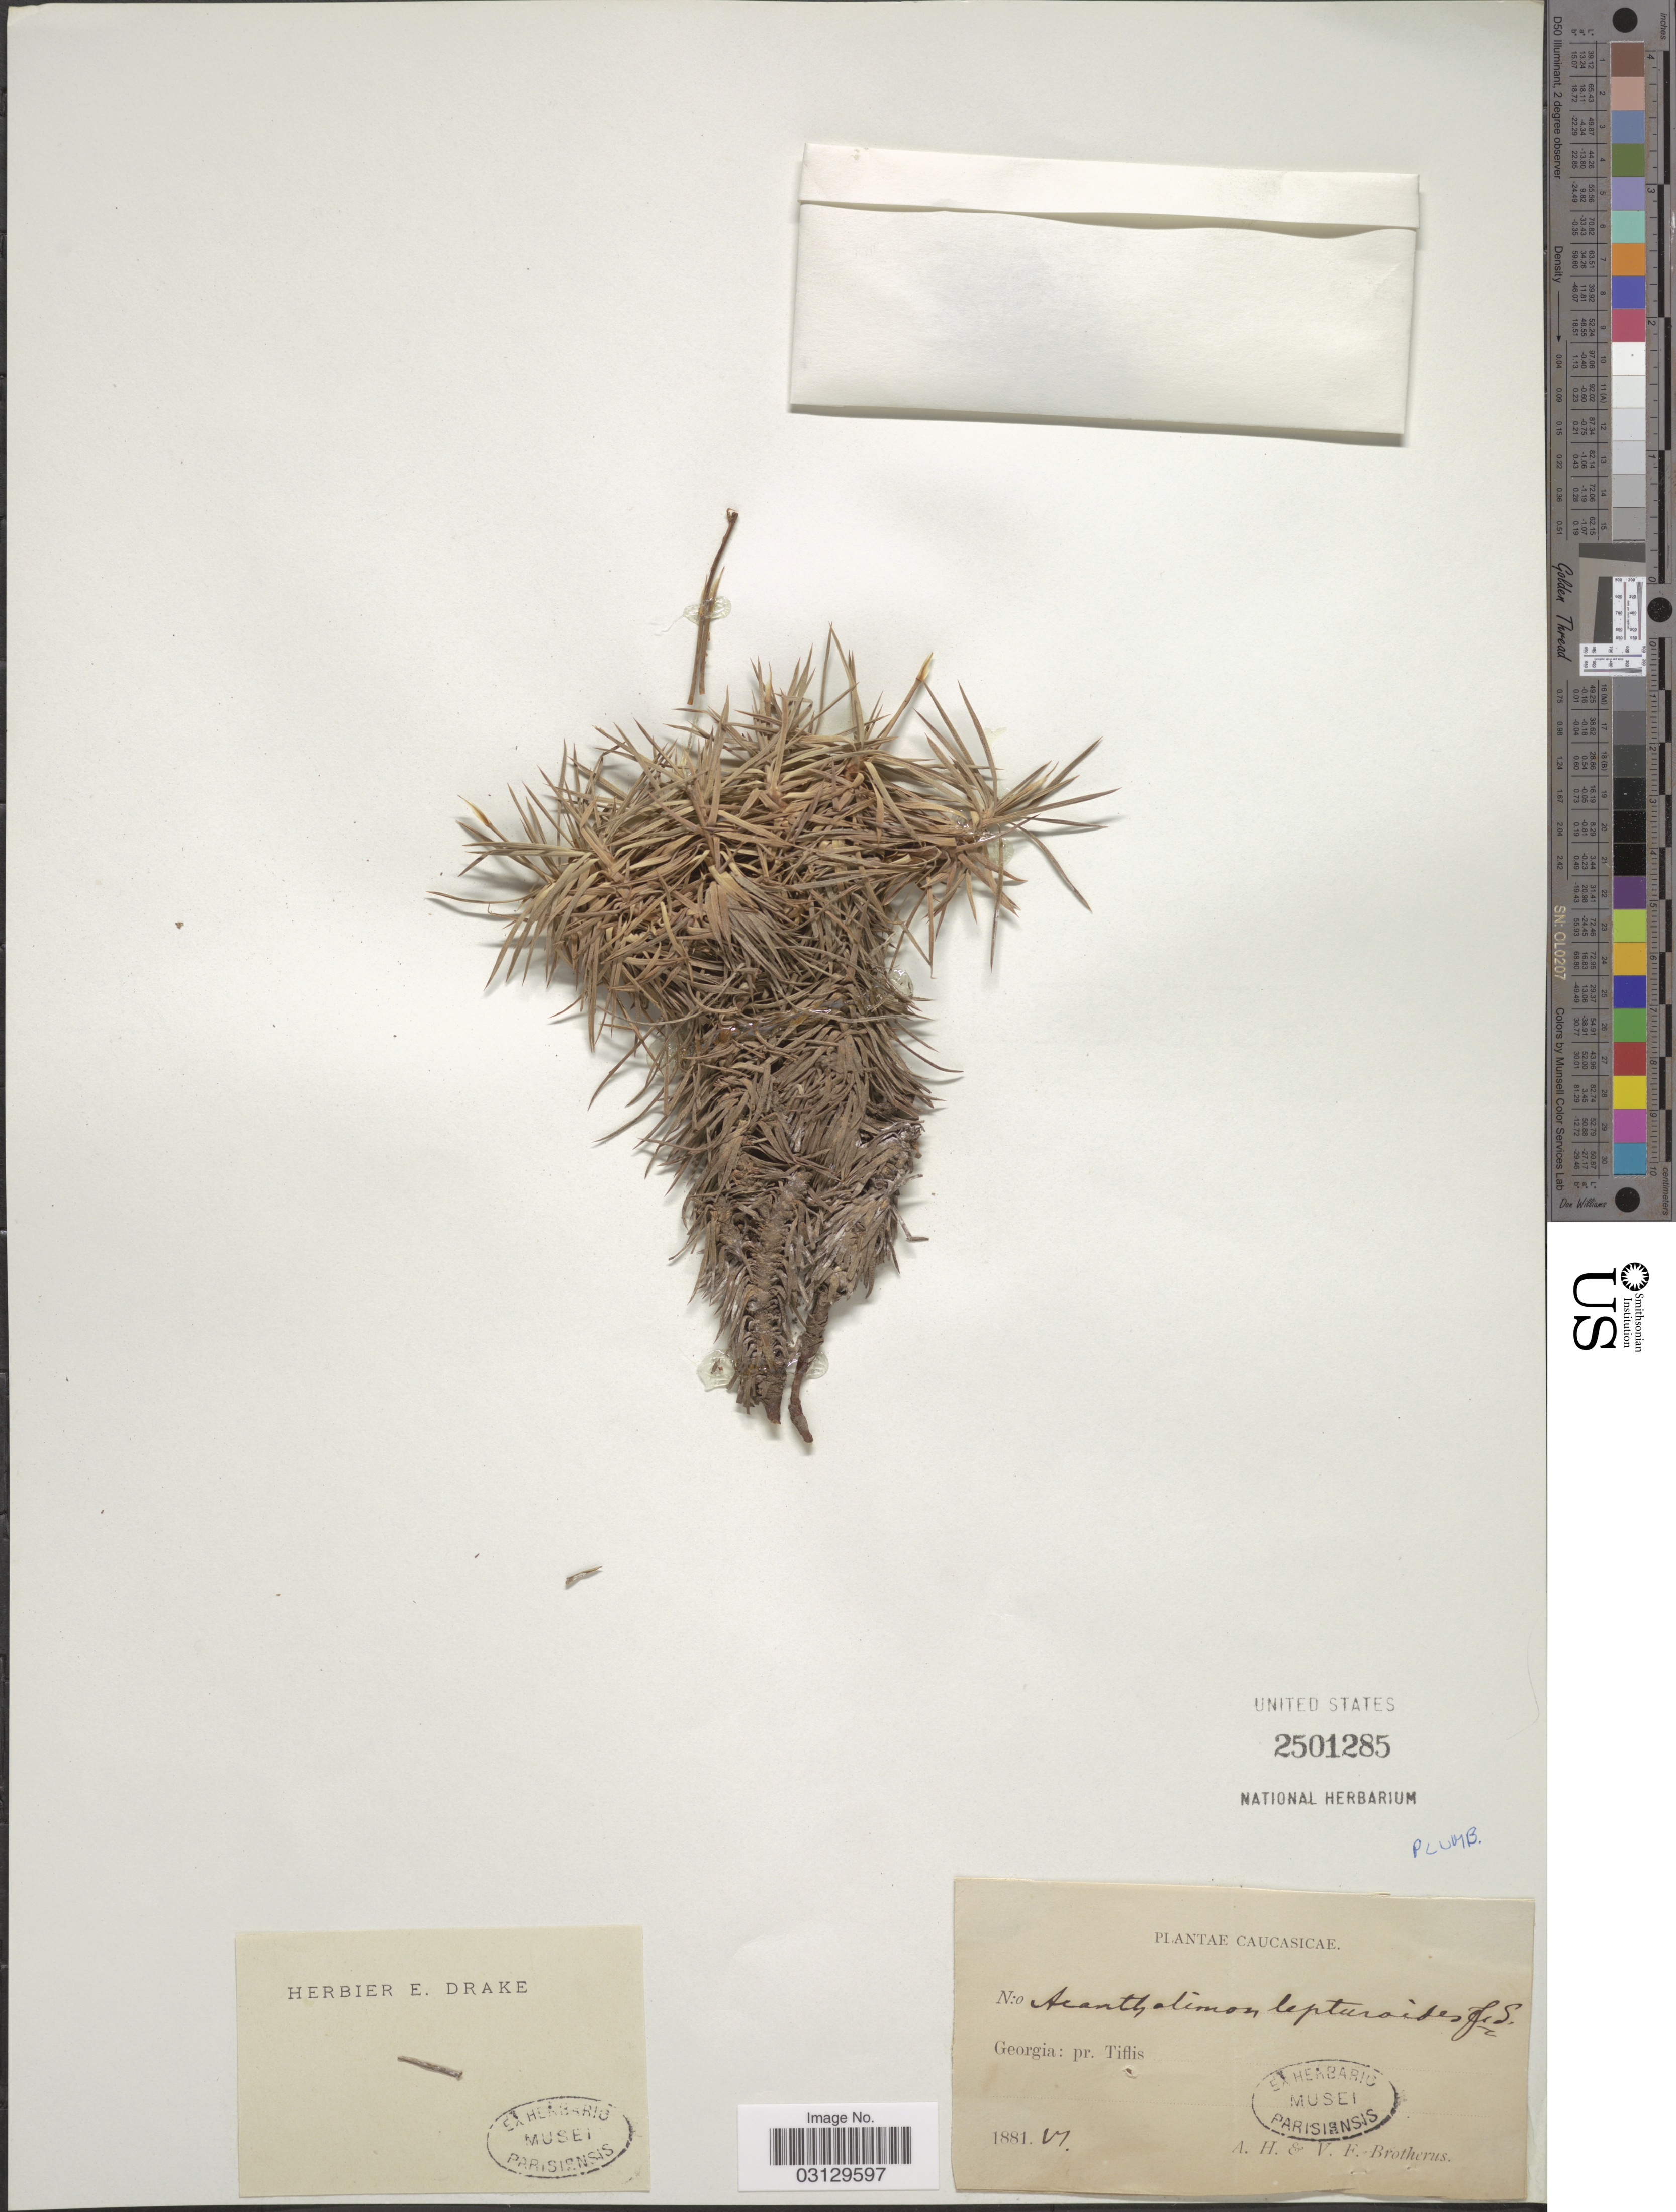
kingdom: Plantae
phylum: Tracheophyta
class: Magnoliopsida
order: Caryophyllales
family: Plumbaginaceae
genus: Acantholimon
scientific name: Acantholimon lepturoides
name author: (Jaub. & Spach) Boiss.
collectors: A. Brotherus & V. F. Brotherus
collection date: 1881-06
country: Georgia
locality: Caucasicae. Pr. Tiflis.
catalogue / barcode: US 2501285